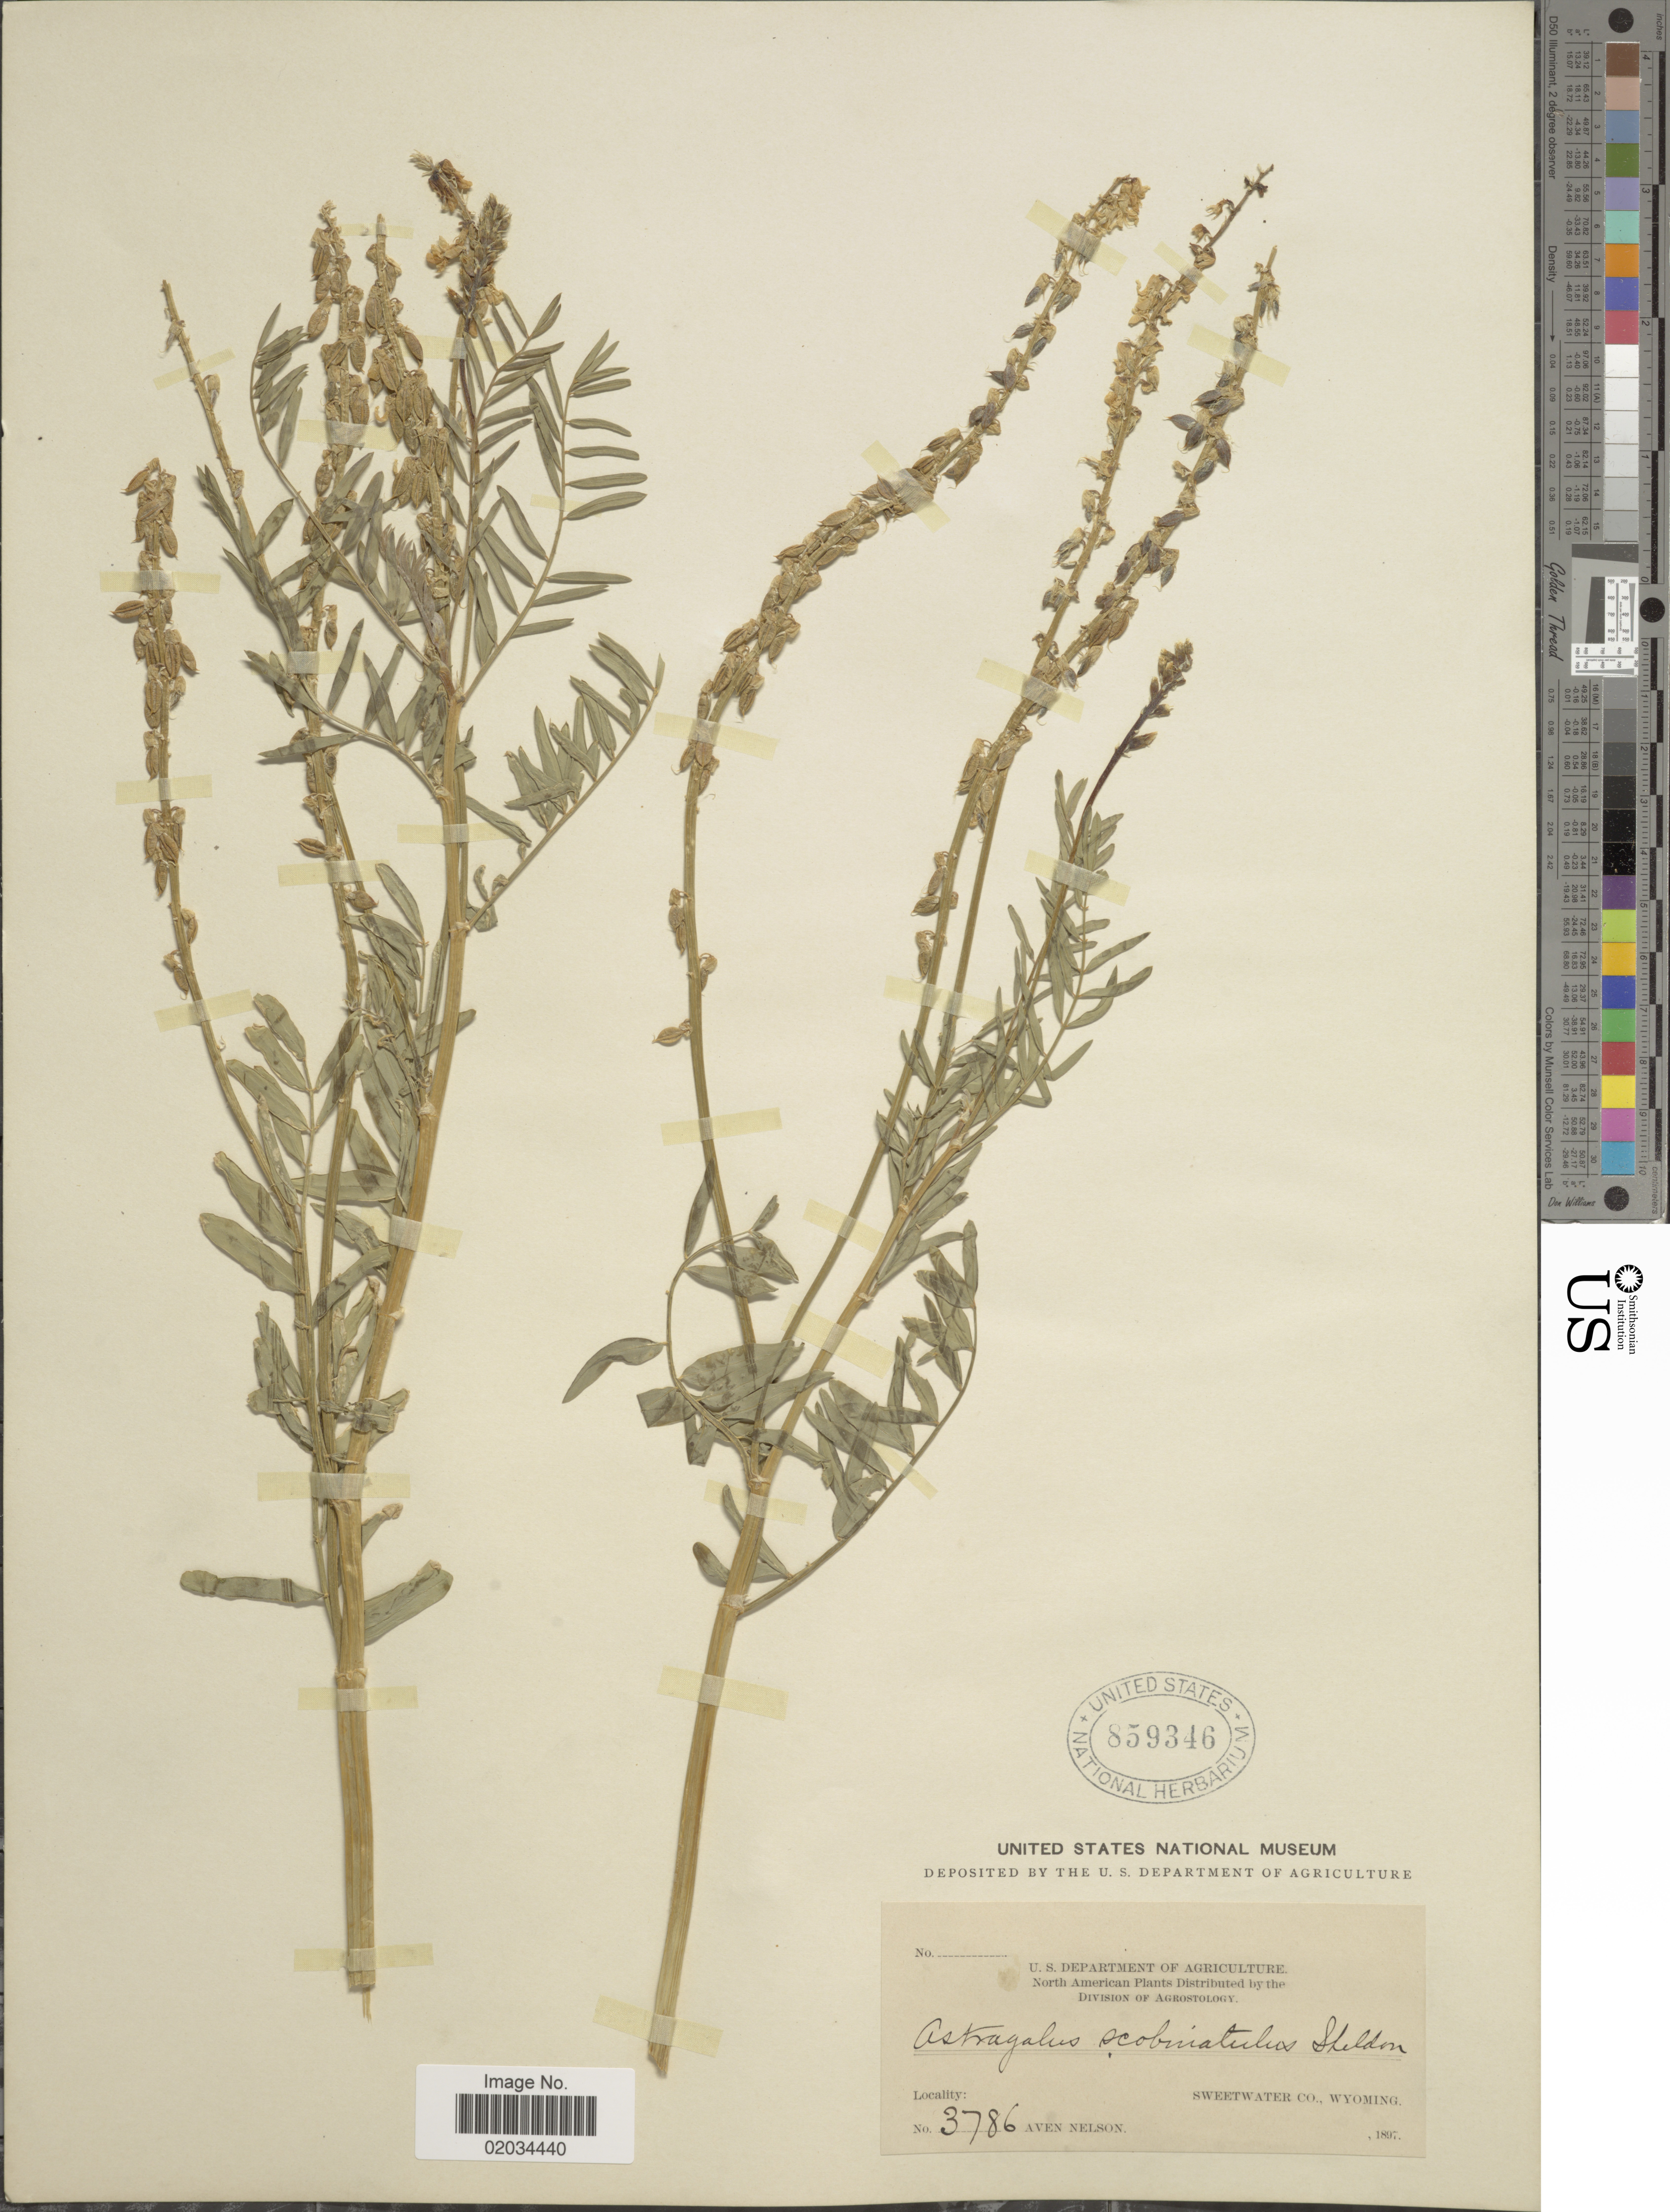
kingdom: Plantae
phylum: Tracheophyta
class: Magnoliopsida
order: Fabales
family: Fabaceae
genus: Astragalus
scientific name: Astragalus scobinatulus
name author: E. Sheld.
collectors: A. Nelson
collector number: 3786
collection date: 1897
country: United States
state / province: Wyoming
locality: Sweetwater Co.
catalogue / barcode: US 859346